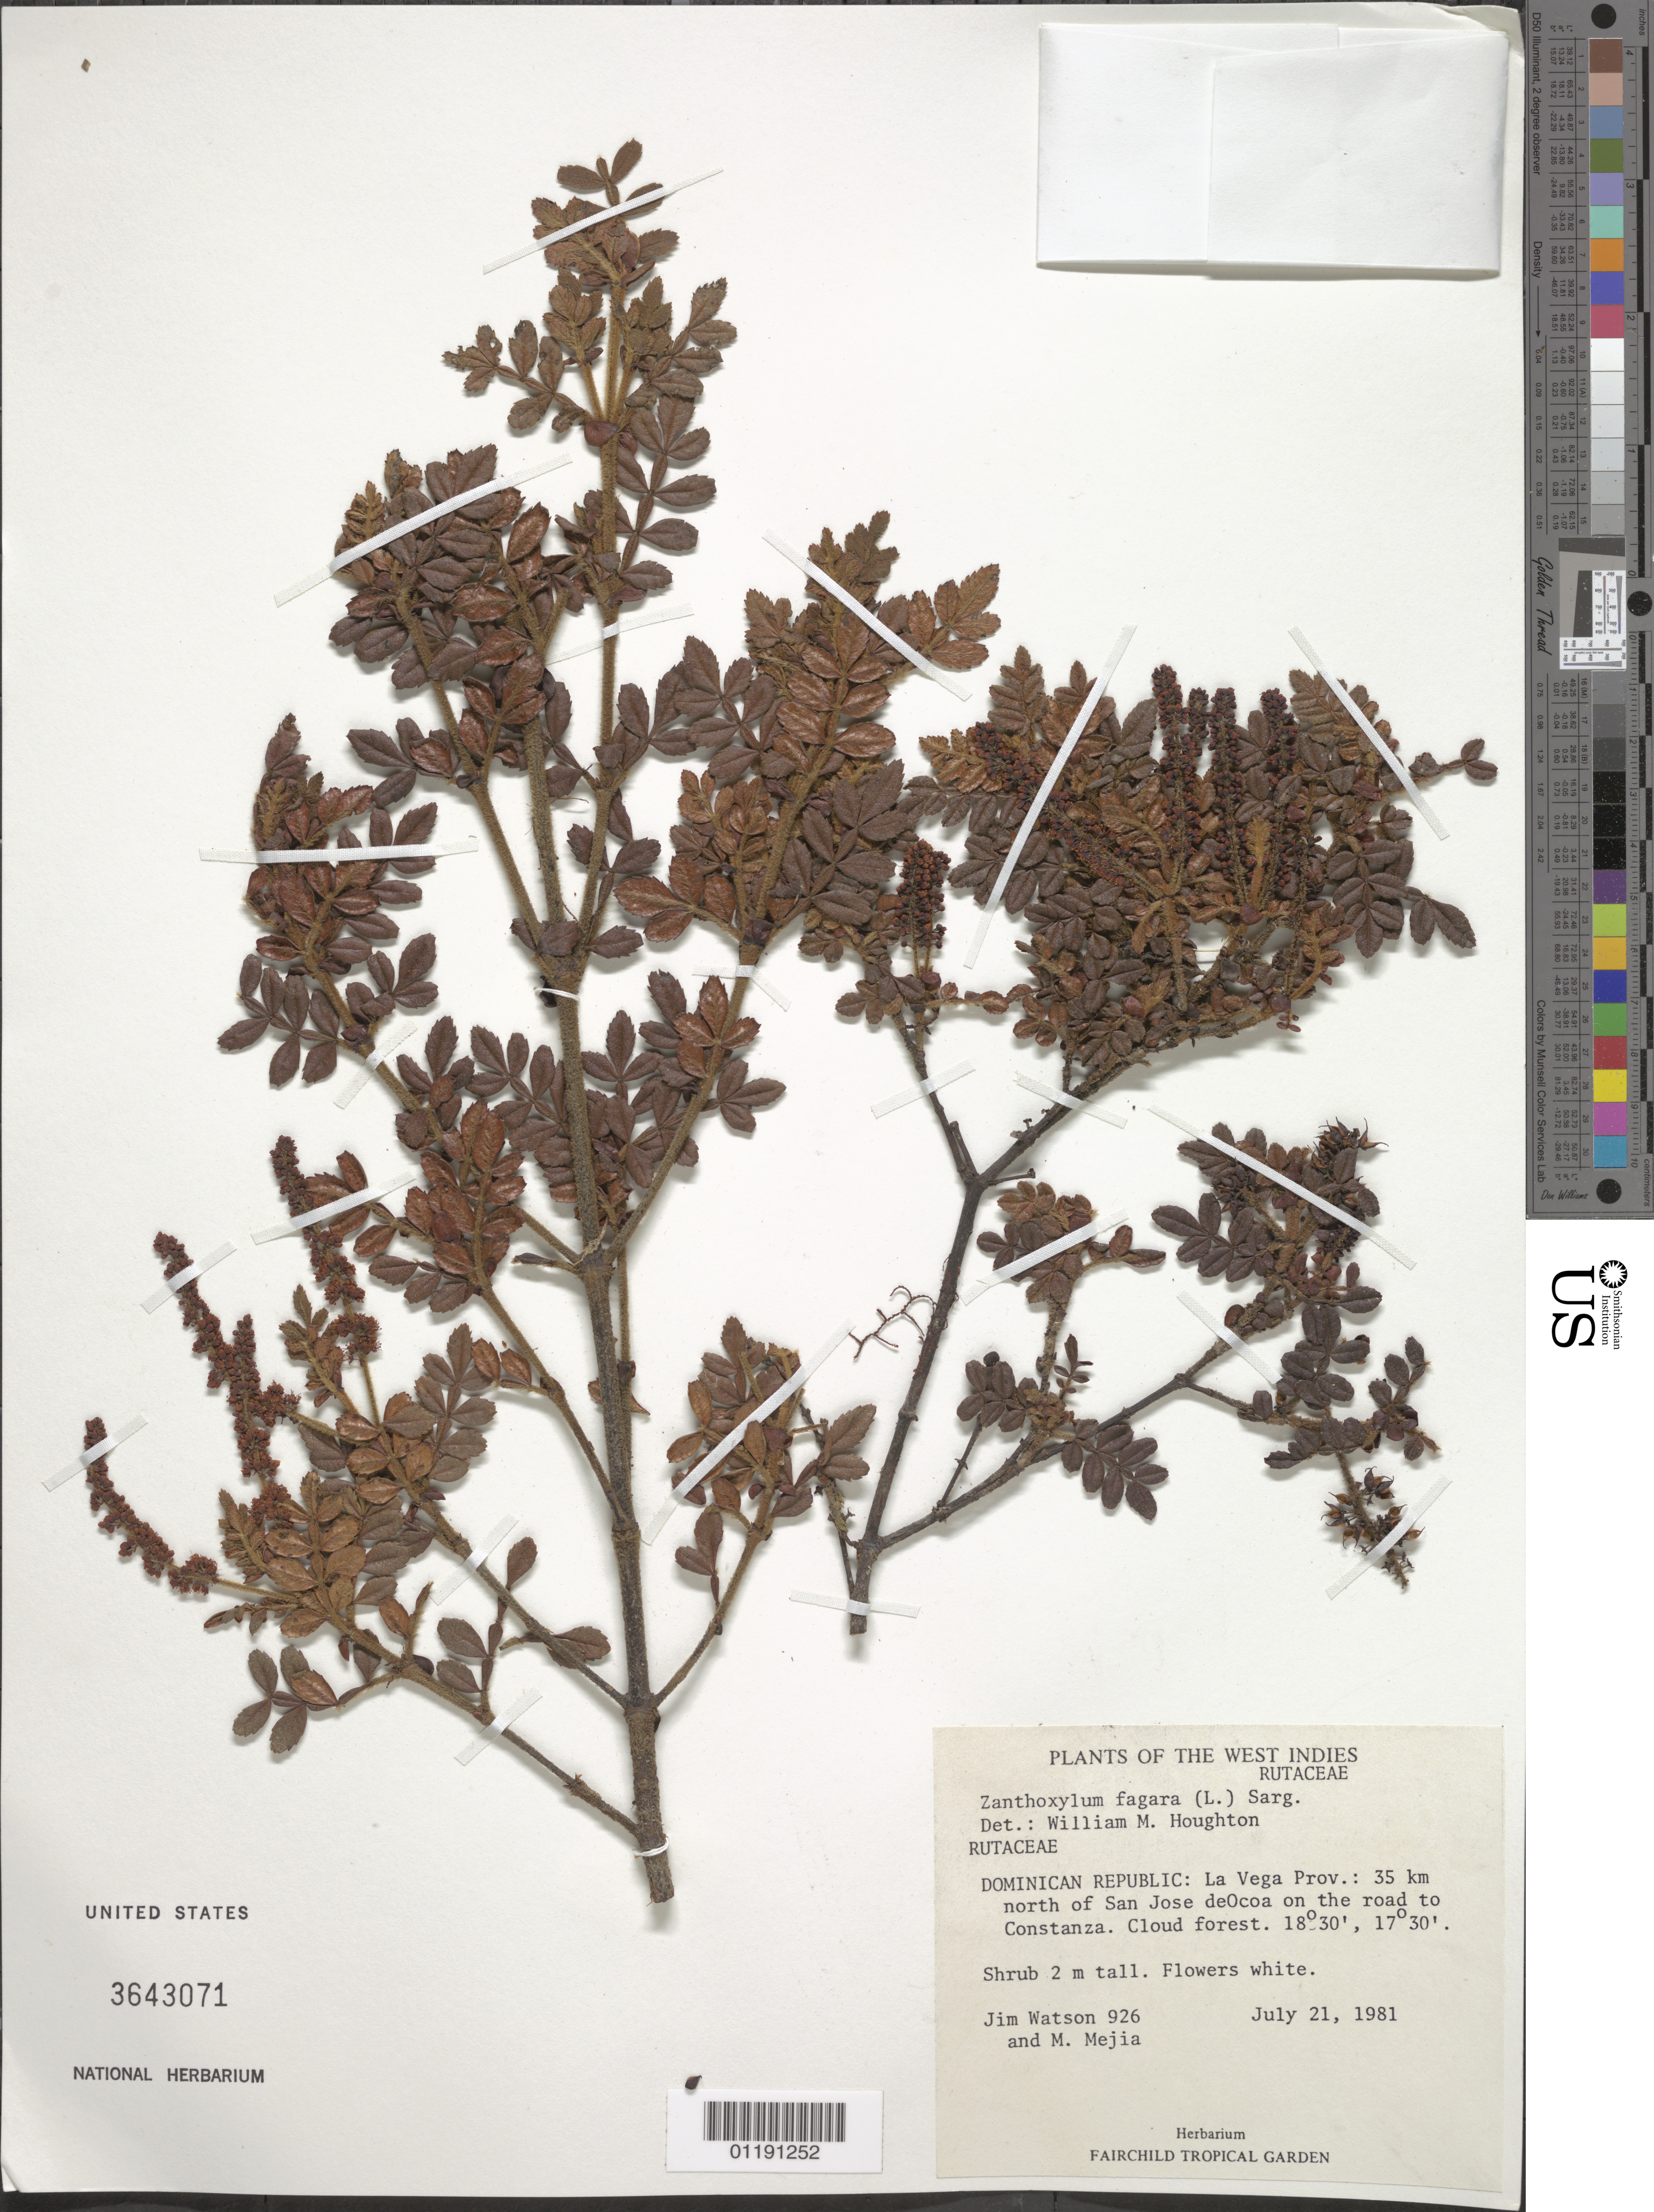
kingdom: Plantae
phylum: Tracheophyta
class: Magnoliopsida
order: Oxalidales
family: Cunoniaceae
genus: Weinmannia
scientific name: Weinmannia pinnata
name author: L.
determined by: Heller, Thomas, (K), Royal Botanic Gardens, Kew (UNITED KINGDOM)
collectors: J. Watson & M. Mejia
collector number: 926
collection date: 1981-07-21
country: Dominican Republic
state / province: La Vega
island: Hispaniola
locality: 35 km N of San José de Ocoa on the road to Constanza.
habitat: Cloud forest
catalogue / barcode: US 3643071